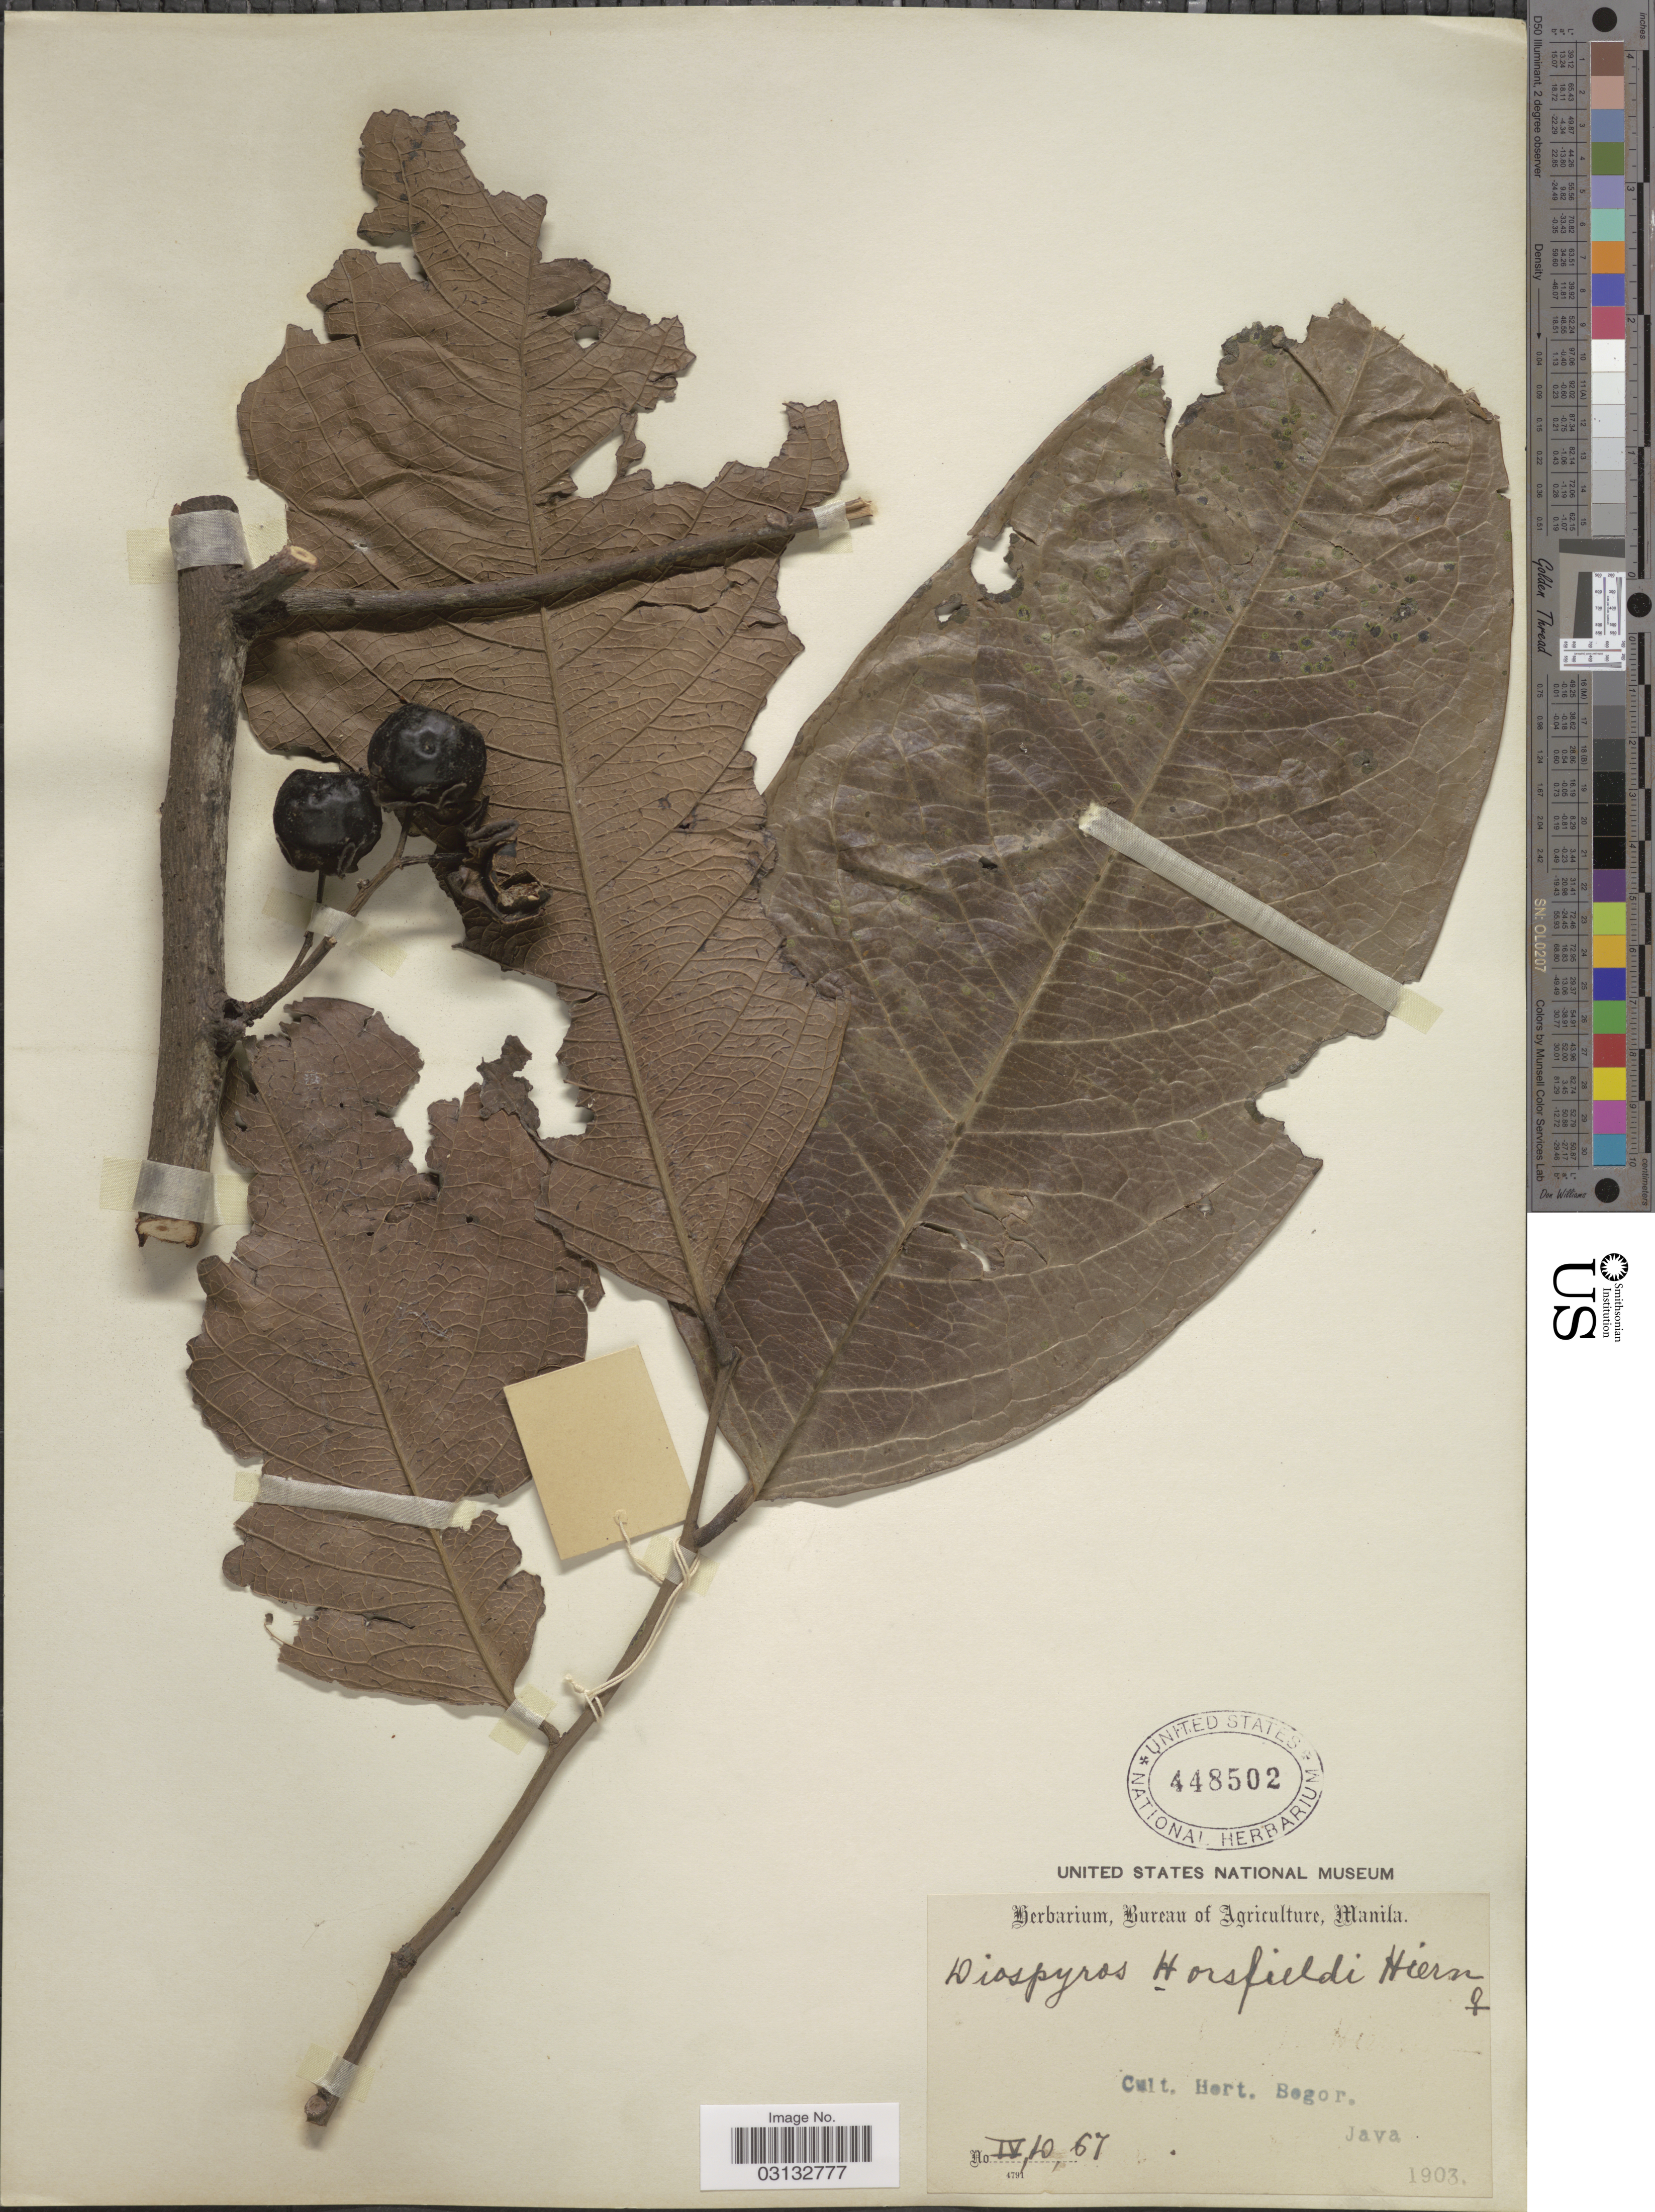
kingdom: Plantae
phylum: Tracheophyta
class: Magnoliopsida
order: Ericales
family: Ebenaceae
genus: Diospyros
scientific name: Diospyros horsfieldii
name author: Hiern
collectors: ex Herb. Bur. Agric. Manila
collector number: IV,D,67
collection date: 1903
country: Indonesia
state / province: Java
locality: Cult. Hort. Bogor. Java.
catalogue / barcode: US 448502